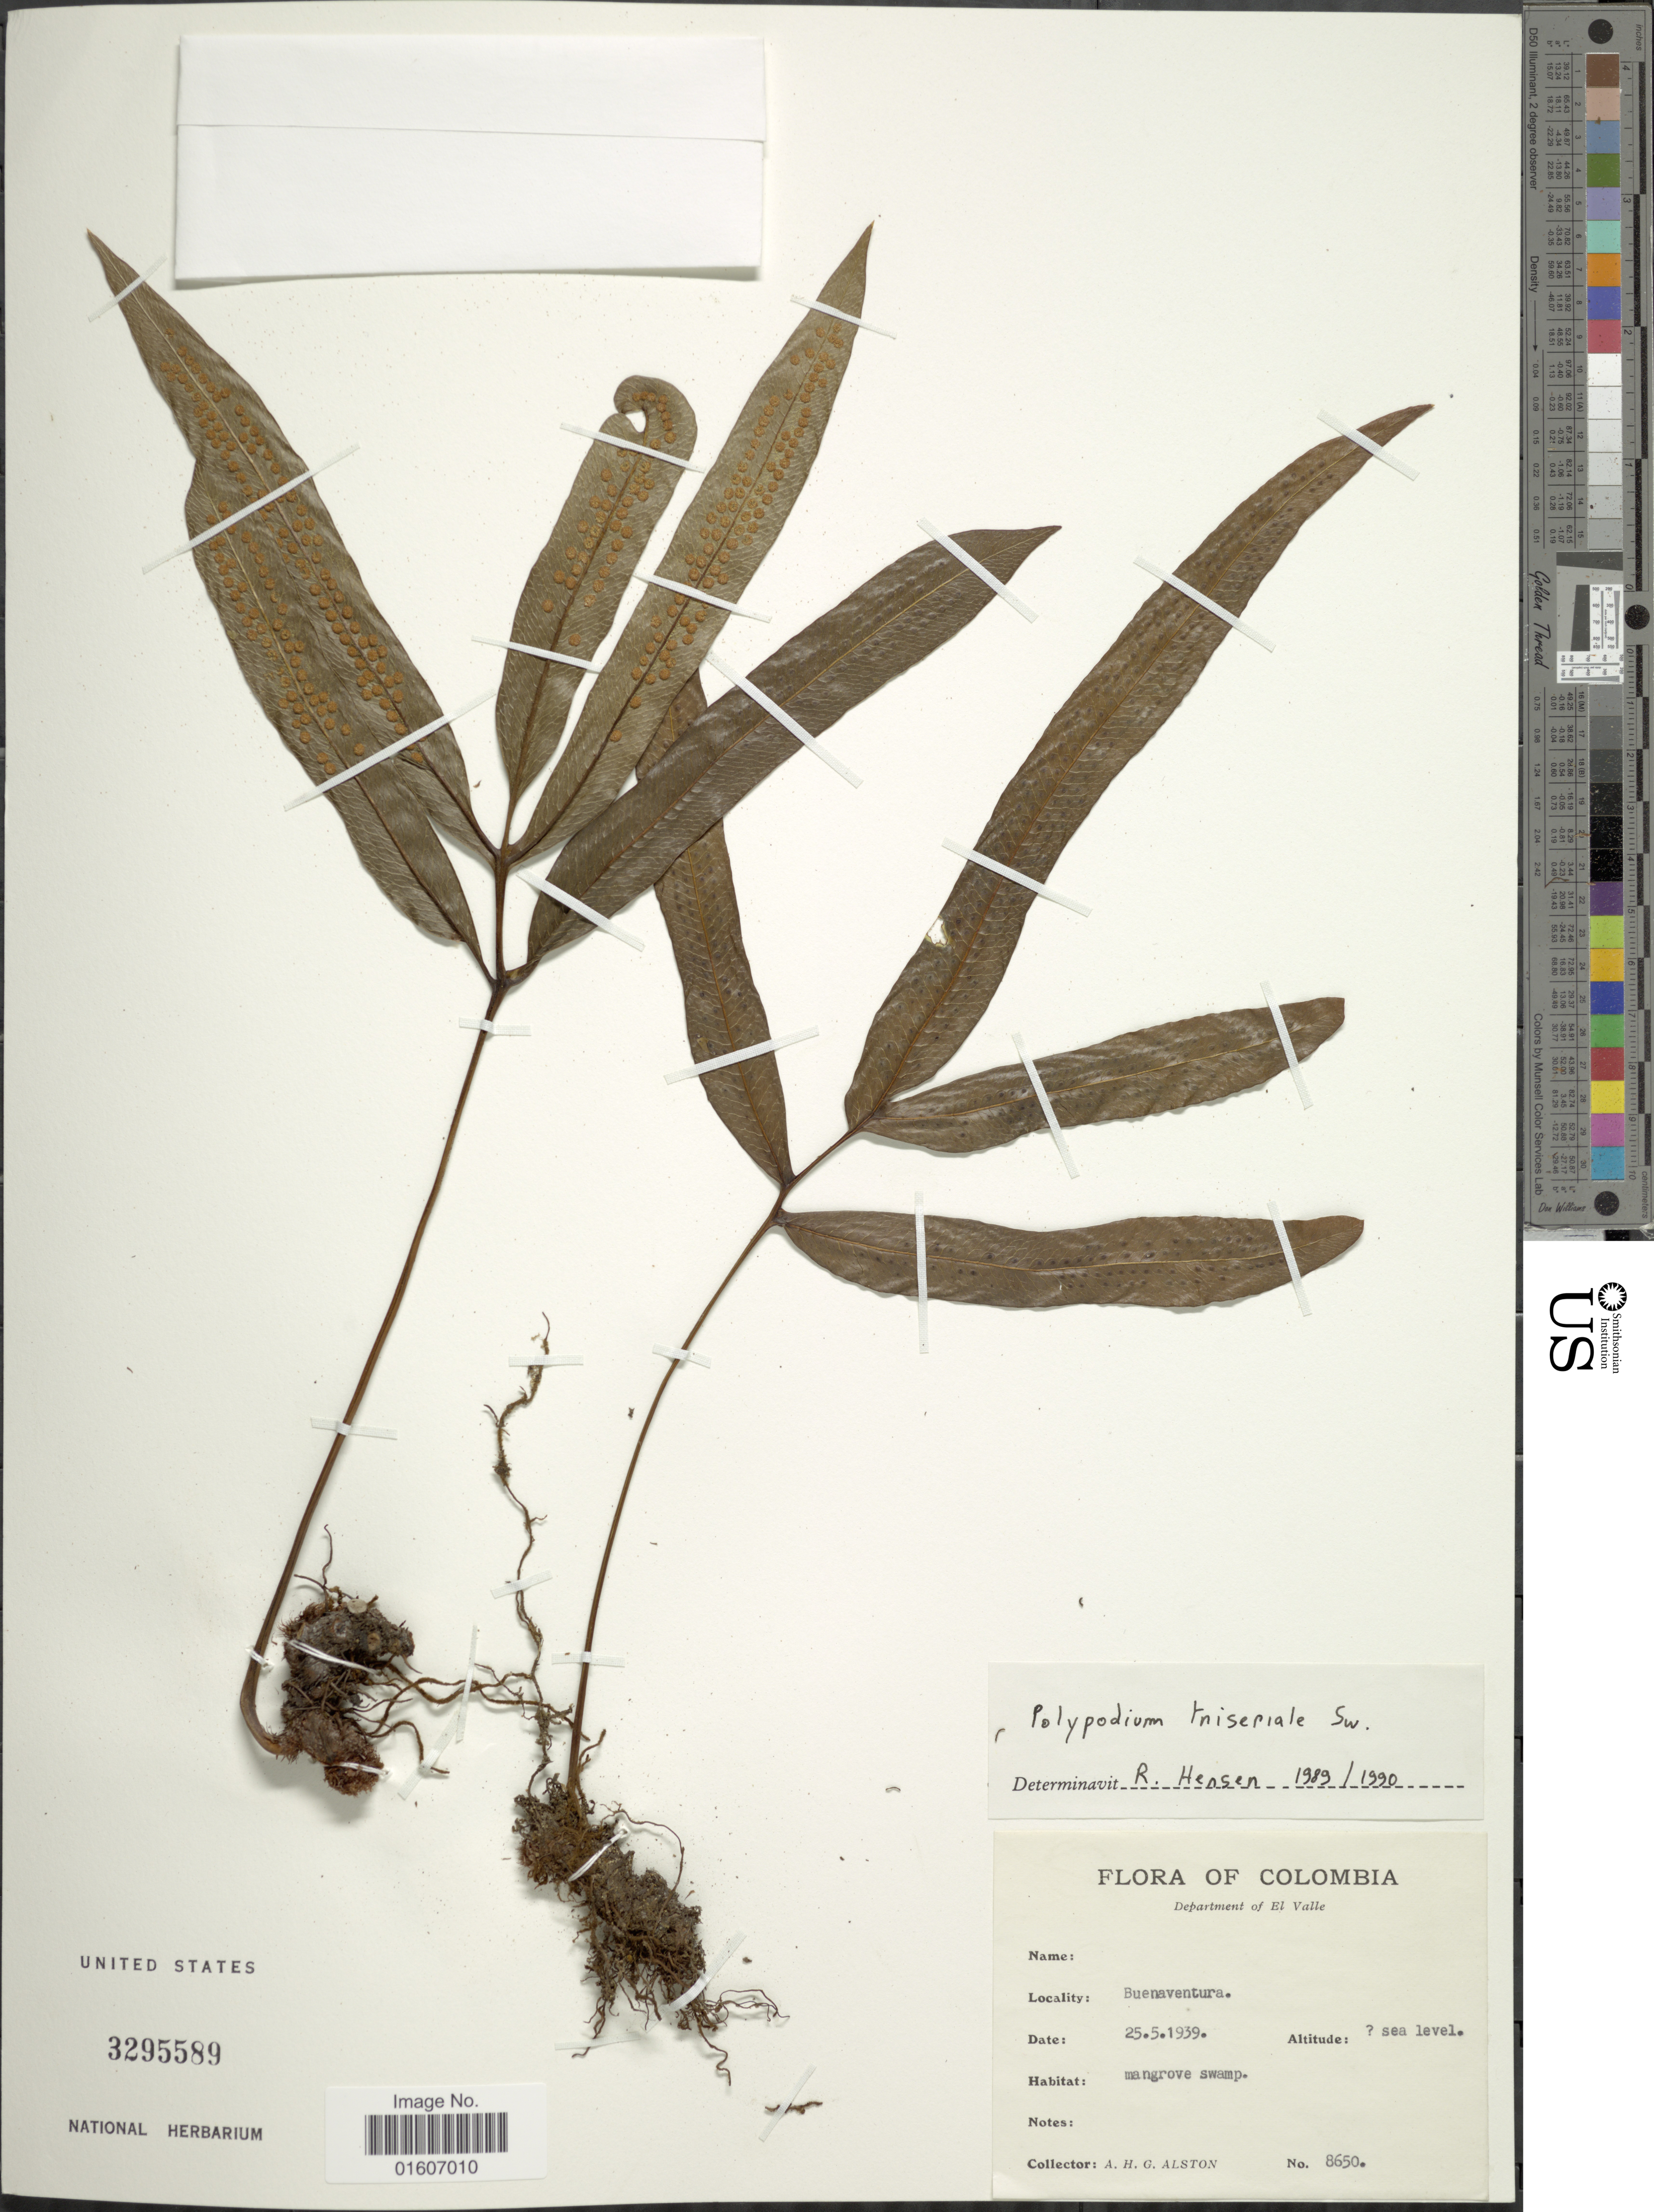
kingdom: Plantae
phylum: Tracheophyta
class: Polypodiopsida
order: Polypodiales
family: Polypodiaceae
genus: Serpocaulon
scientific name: Serpocaulon triseriale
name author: (Sw.) A.R. Sm.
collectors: A. H. Alston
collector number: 8650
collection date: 1939-05-25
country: Colombia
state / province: Valle del Cauca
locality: Department of Valle, Buenaventura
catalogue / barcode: US 3295589